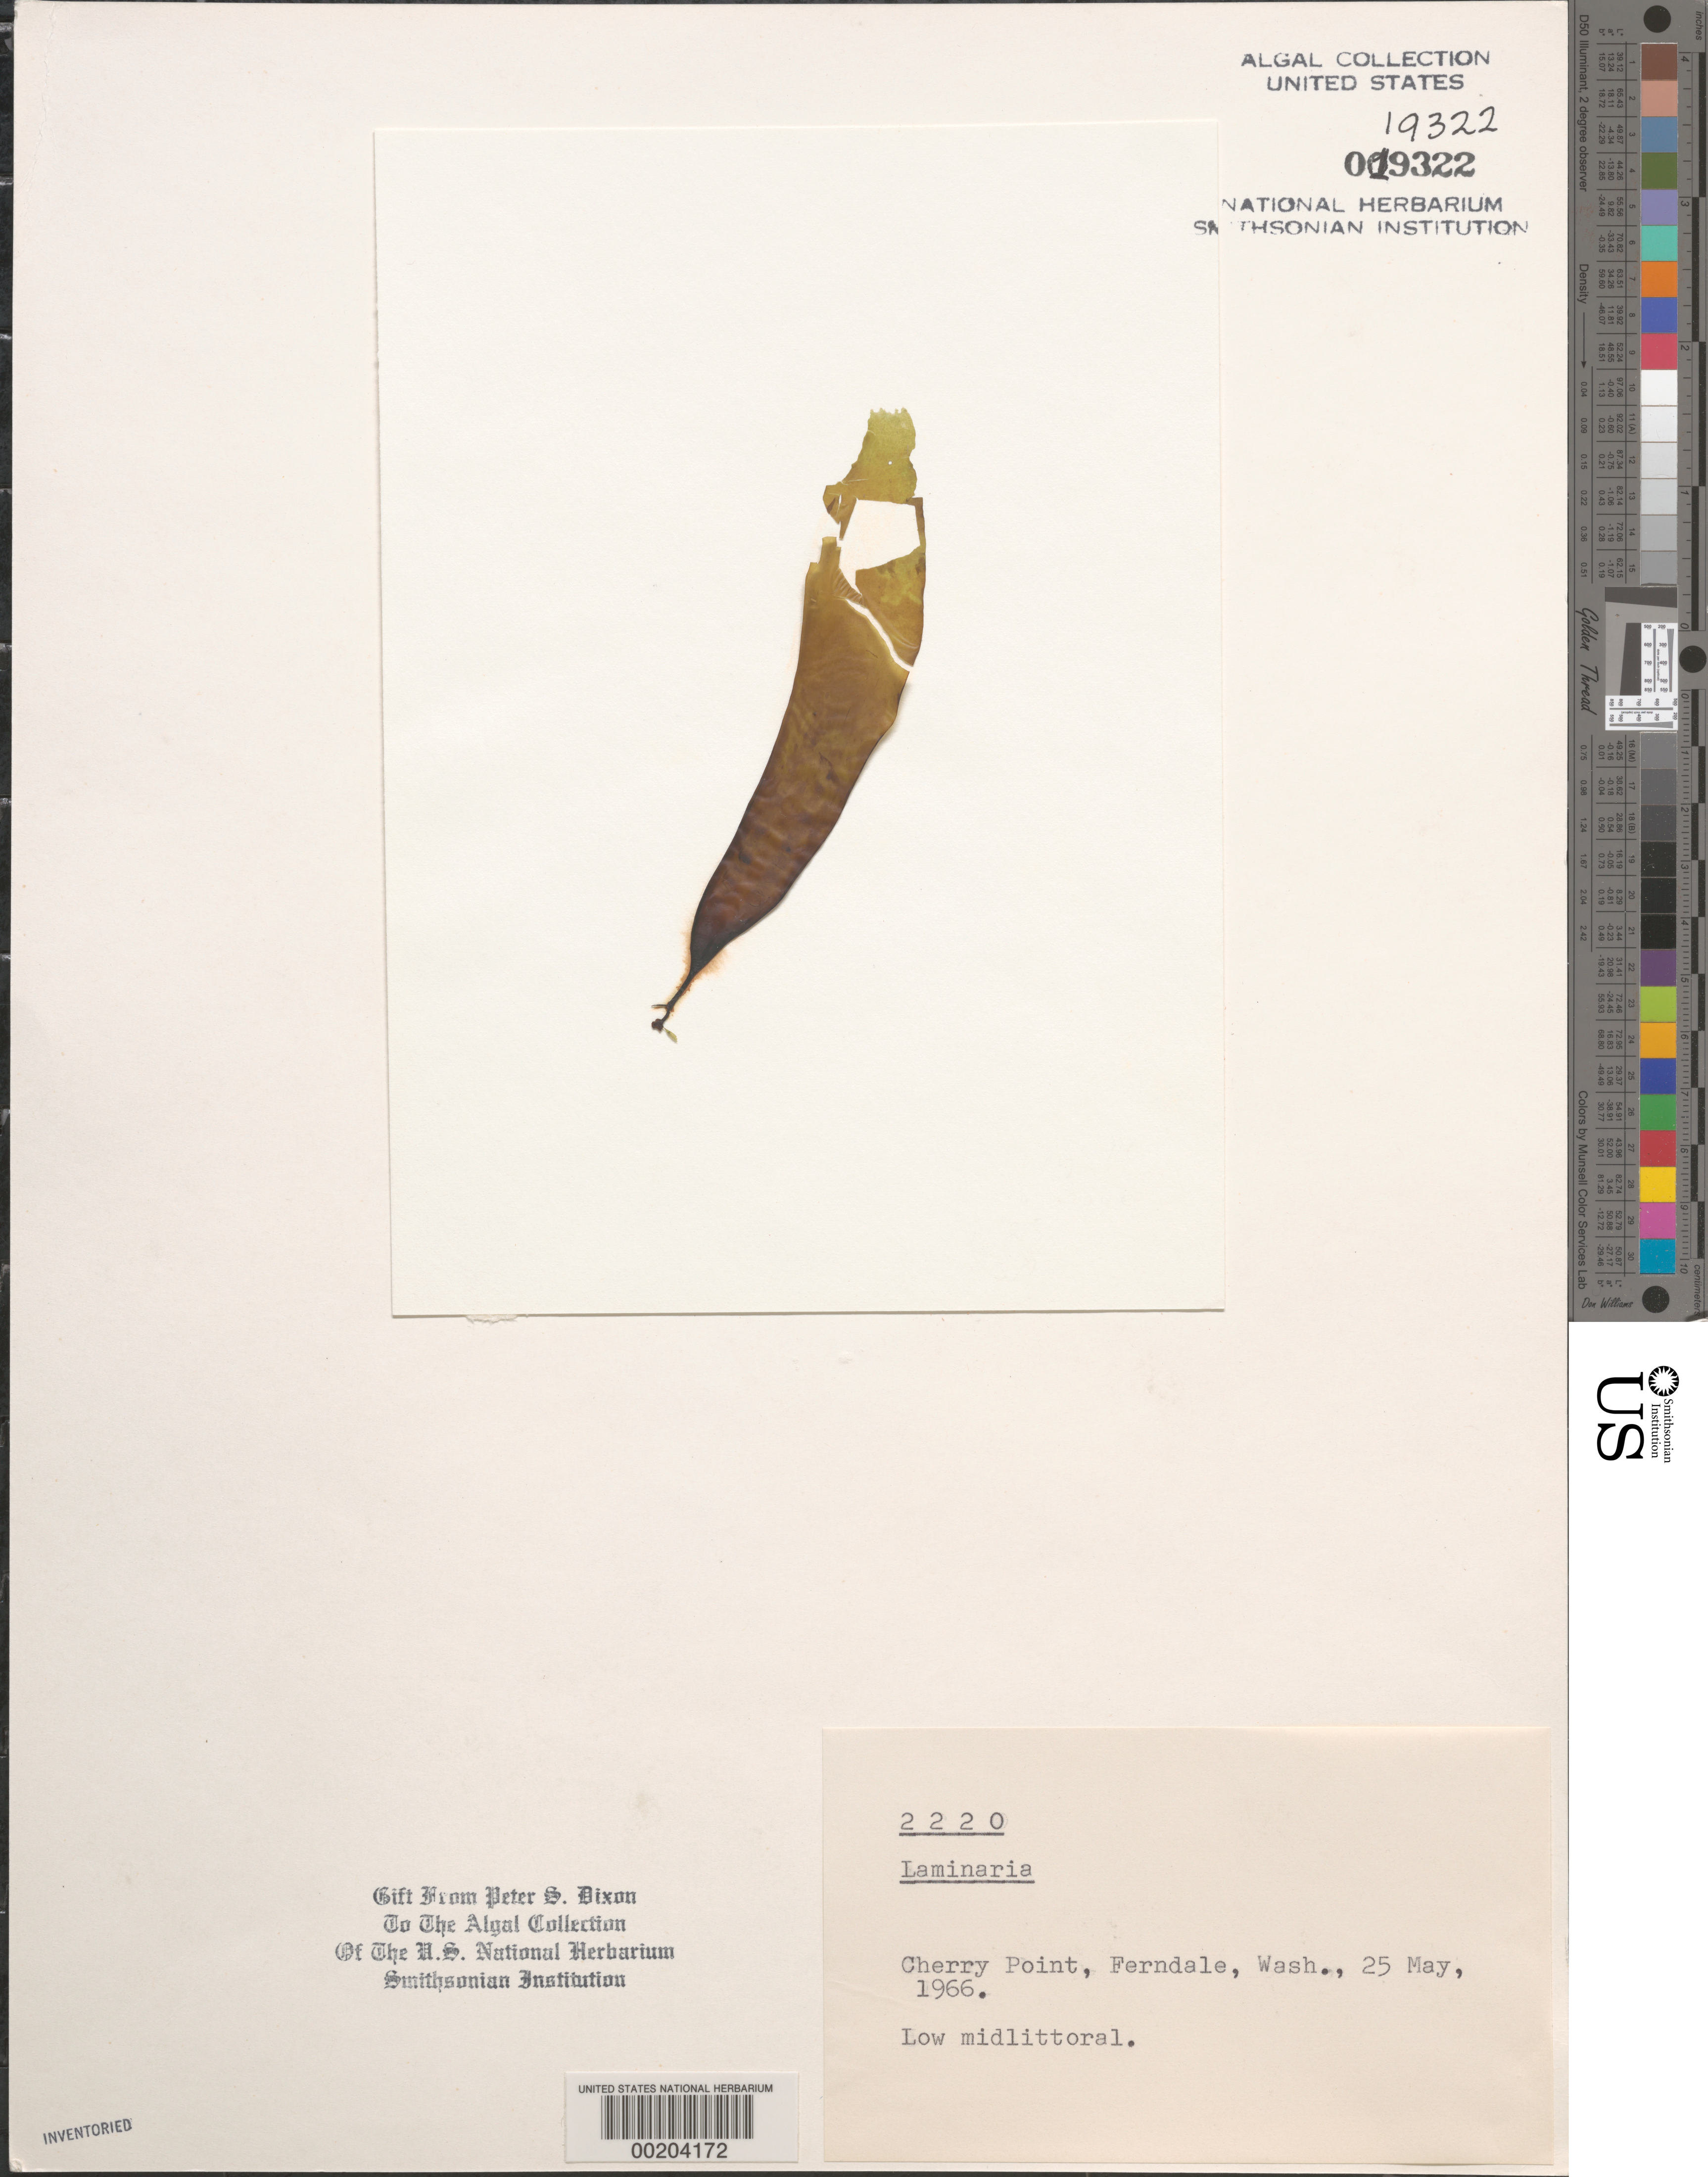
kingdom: Chromista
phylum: Ochrophyta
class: Phaeophyceae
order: Laminariales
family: Laminariaceae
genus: Laminaria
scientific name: Laminaria sp.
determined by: Dixon, P. S.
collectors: P. S. Dixon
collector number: PSD 2220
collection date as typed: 25 May 1966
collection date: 1966-05-25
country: United States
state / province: Washington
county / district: Whatcom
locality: Ferndale, Cherry Point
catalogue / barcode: US 19322